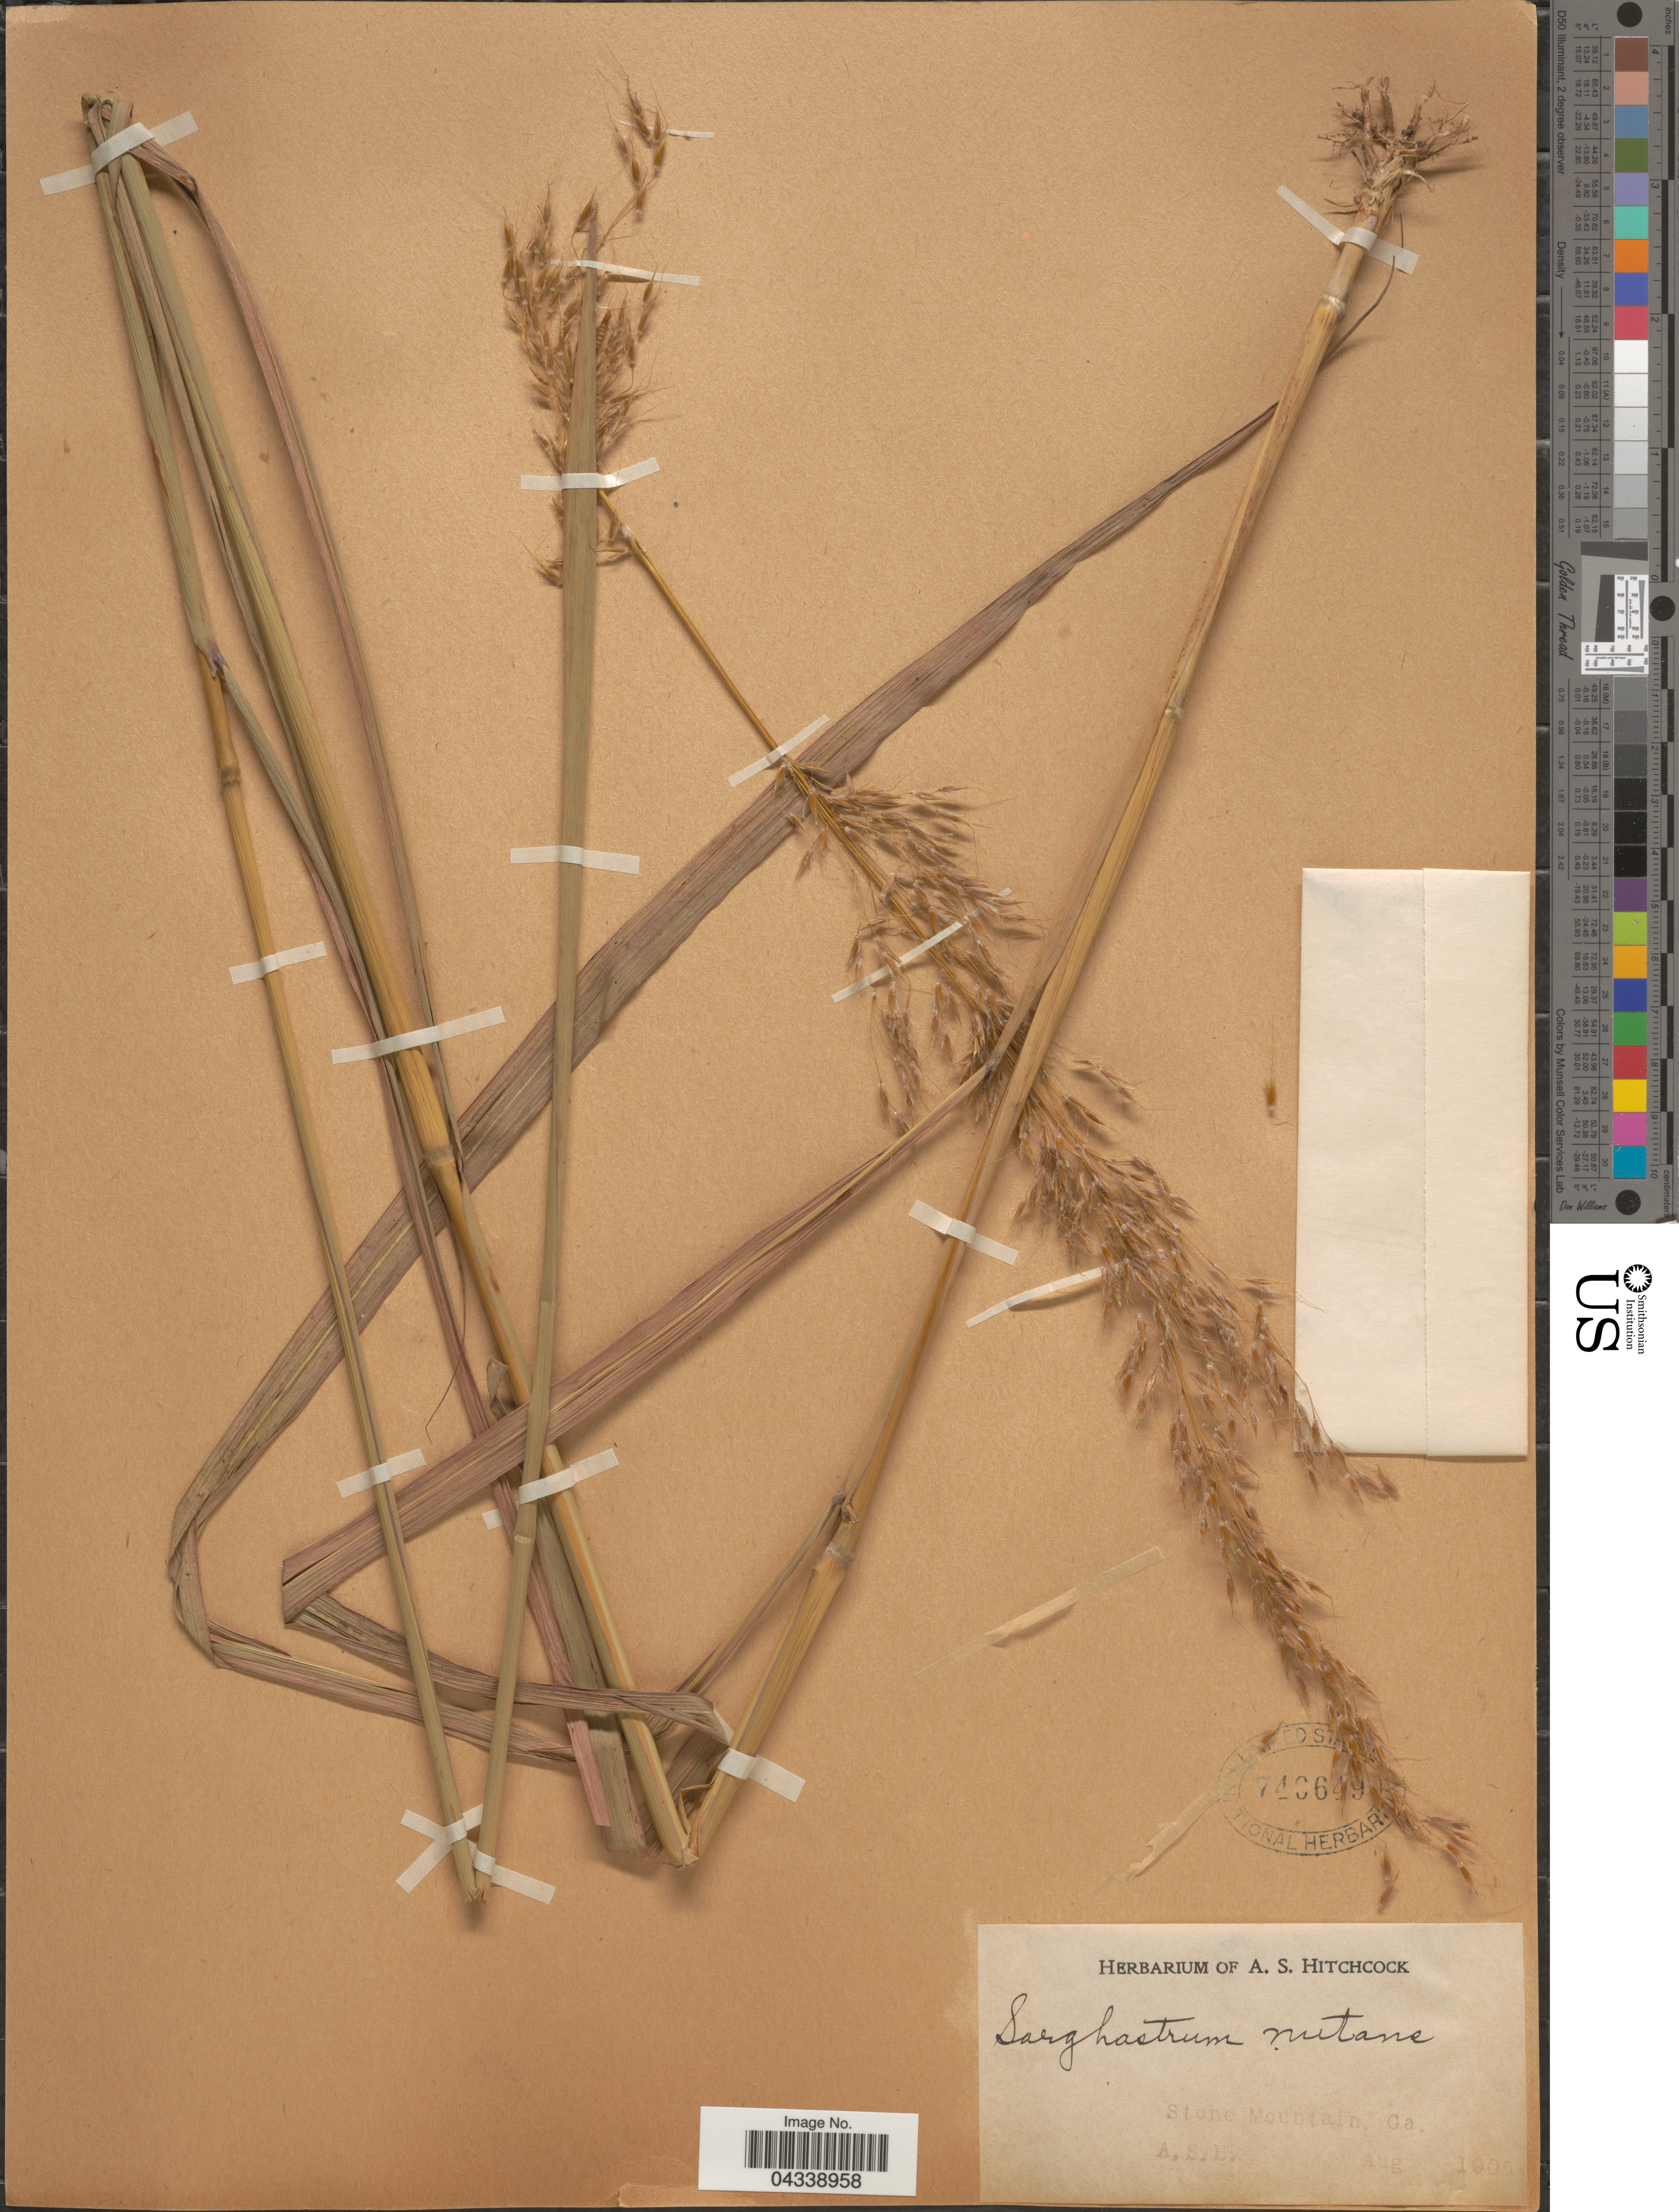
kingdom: Plantae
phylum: Tracheophyta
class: Liliopsida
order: Poales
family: Poaceae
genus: Sorghastrum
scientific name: Sorghastrum nutans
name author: (L.) Nash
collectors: A. S. Hitchcock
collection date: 1905-08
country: United States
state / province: Georgia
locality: Stone Mountain.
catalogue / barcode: US 740649